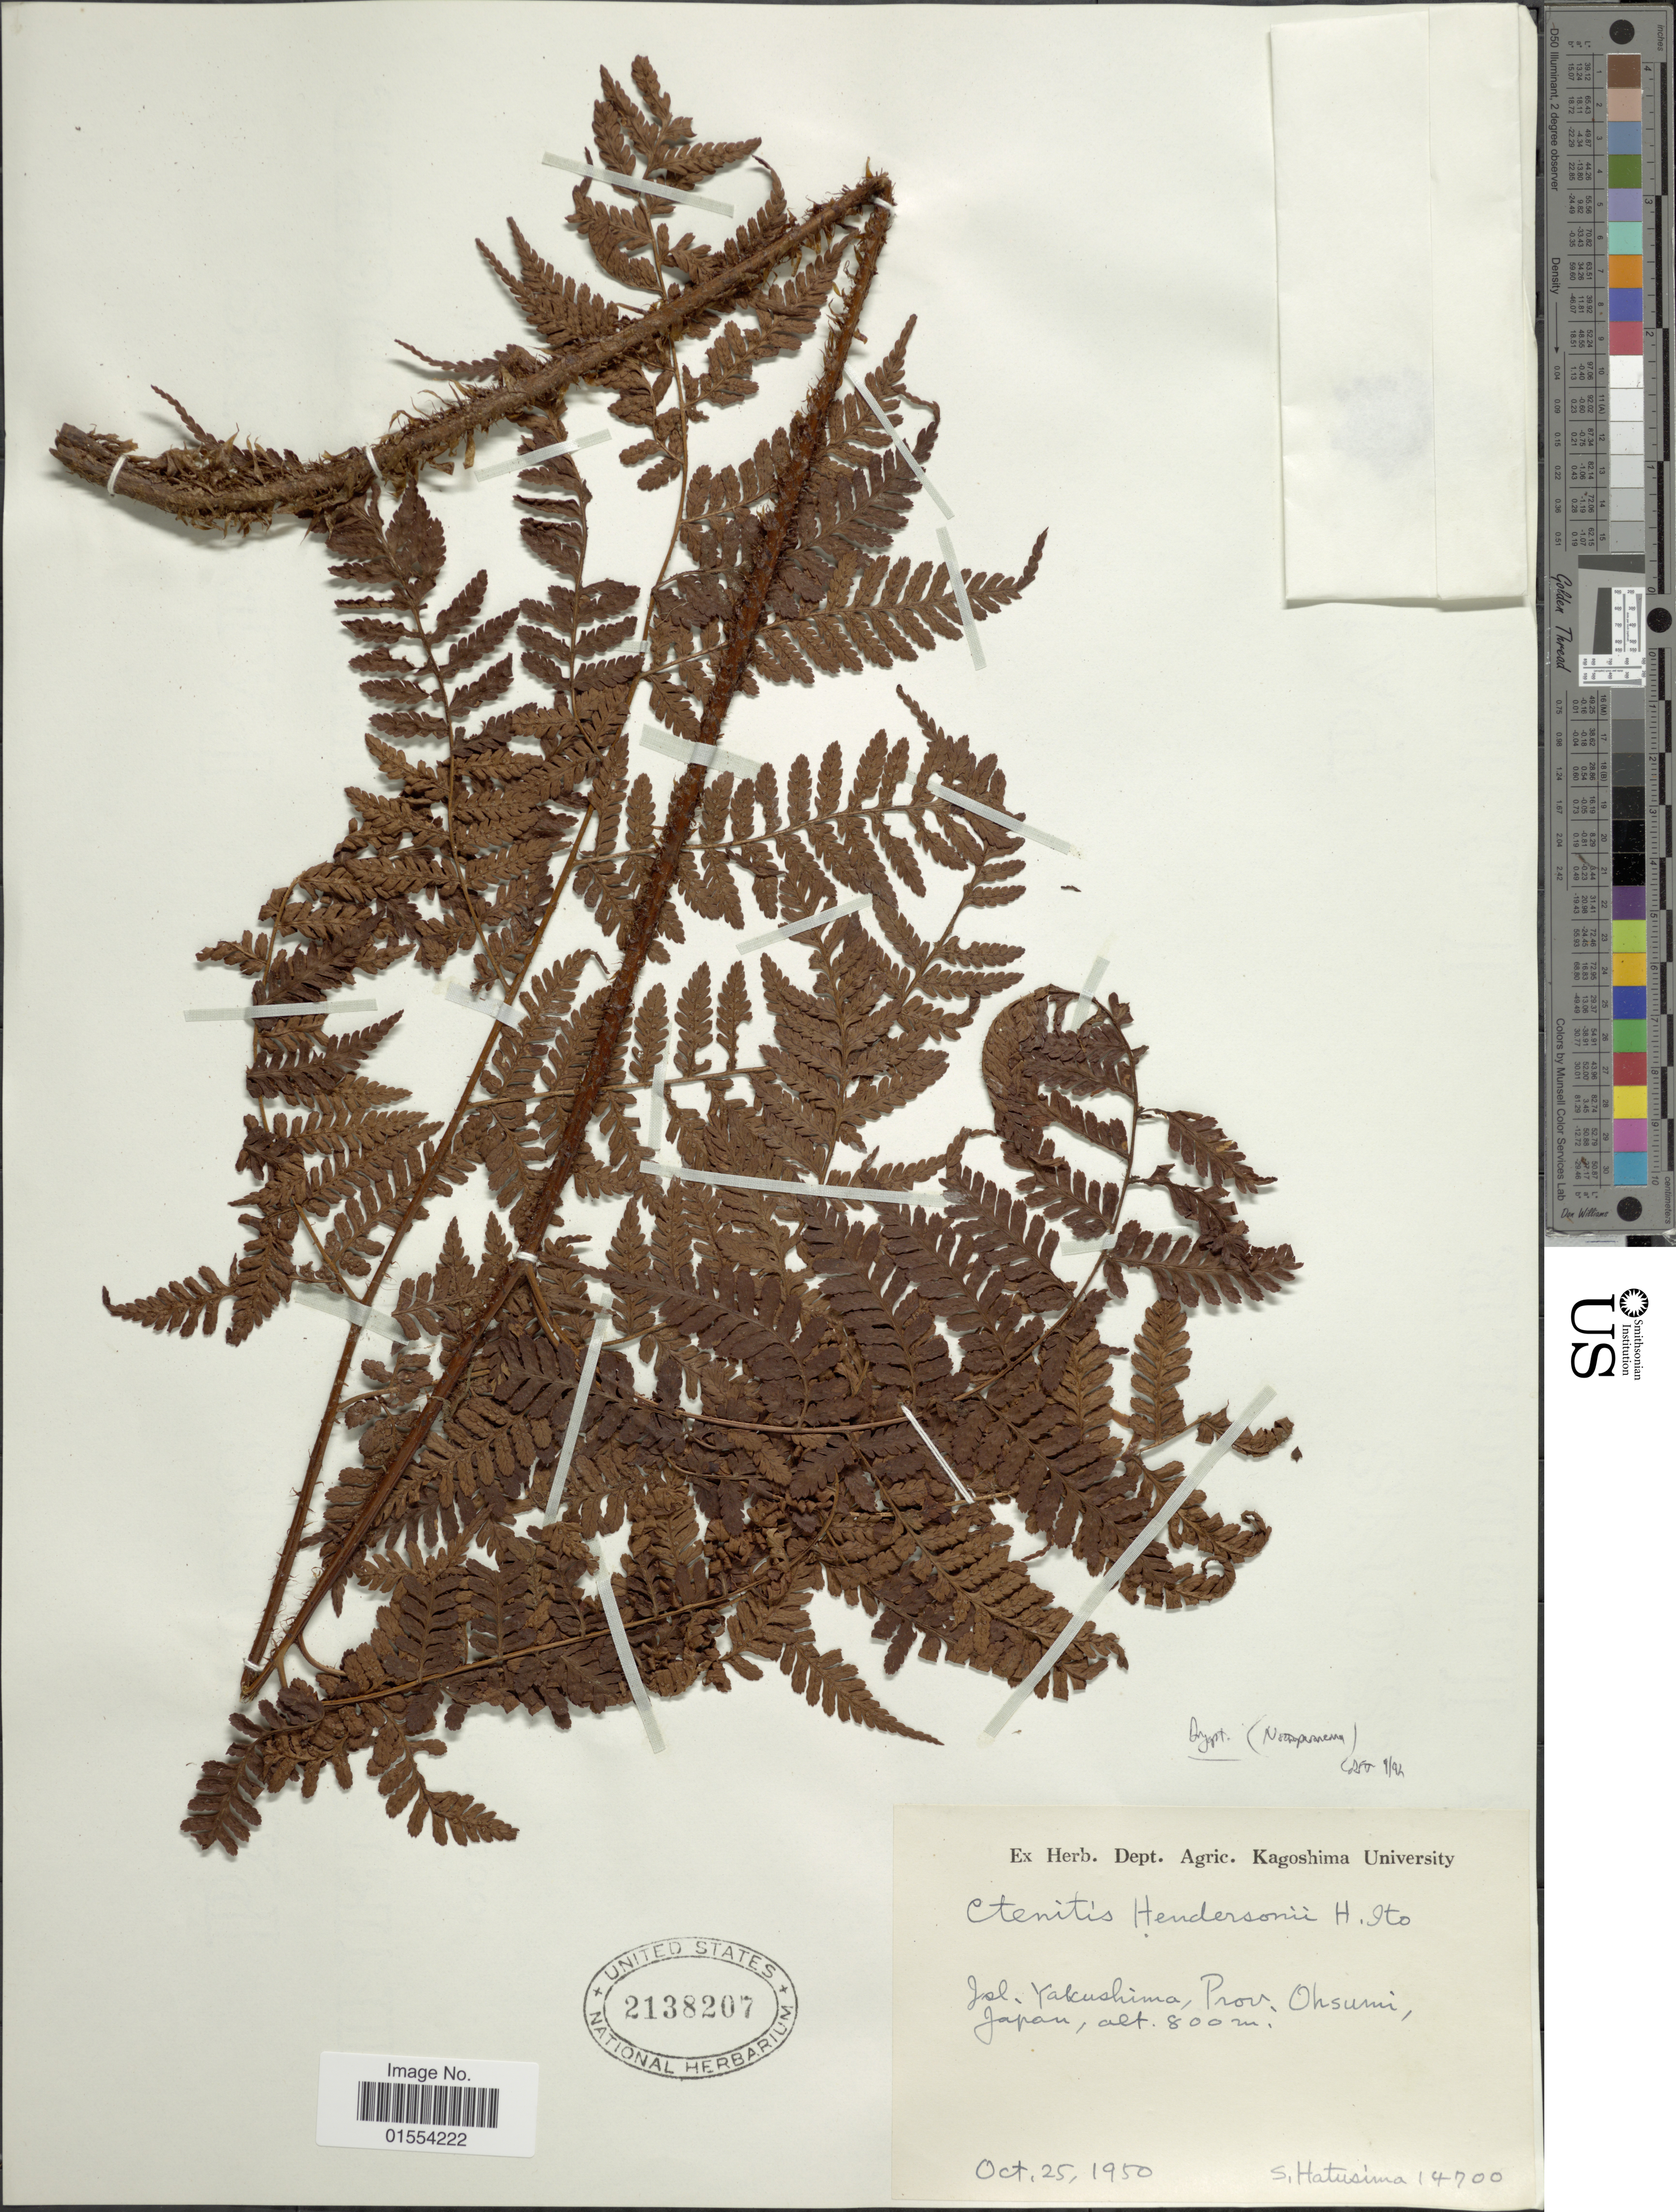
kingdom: Plantae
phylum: Tracheophyta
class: Polypodiopsida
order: Polypodiales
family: Dryopteridaceae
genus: Dryopteris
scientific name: Dryopteris hendersonii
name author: (Bedd.) C. Chr.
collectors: S. Hatusima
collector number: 14700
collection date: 1950-10-25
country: Japan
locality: Isl. Yakushima, Prov. Ohsumi, Japan.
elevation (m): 800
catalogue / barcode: US 2138207